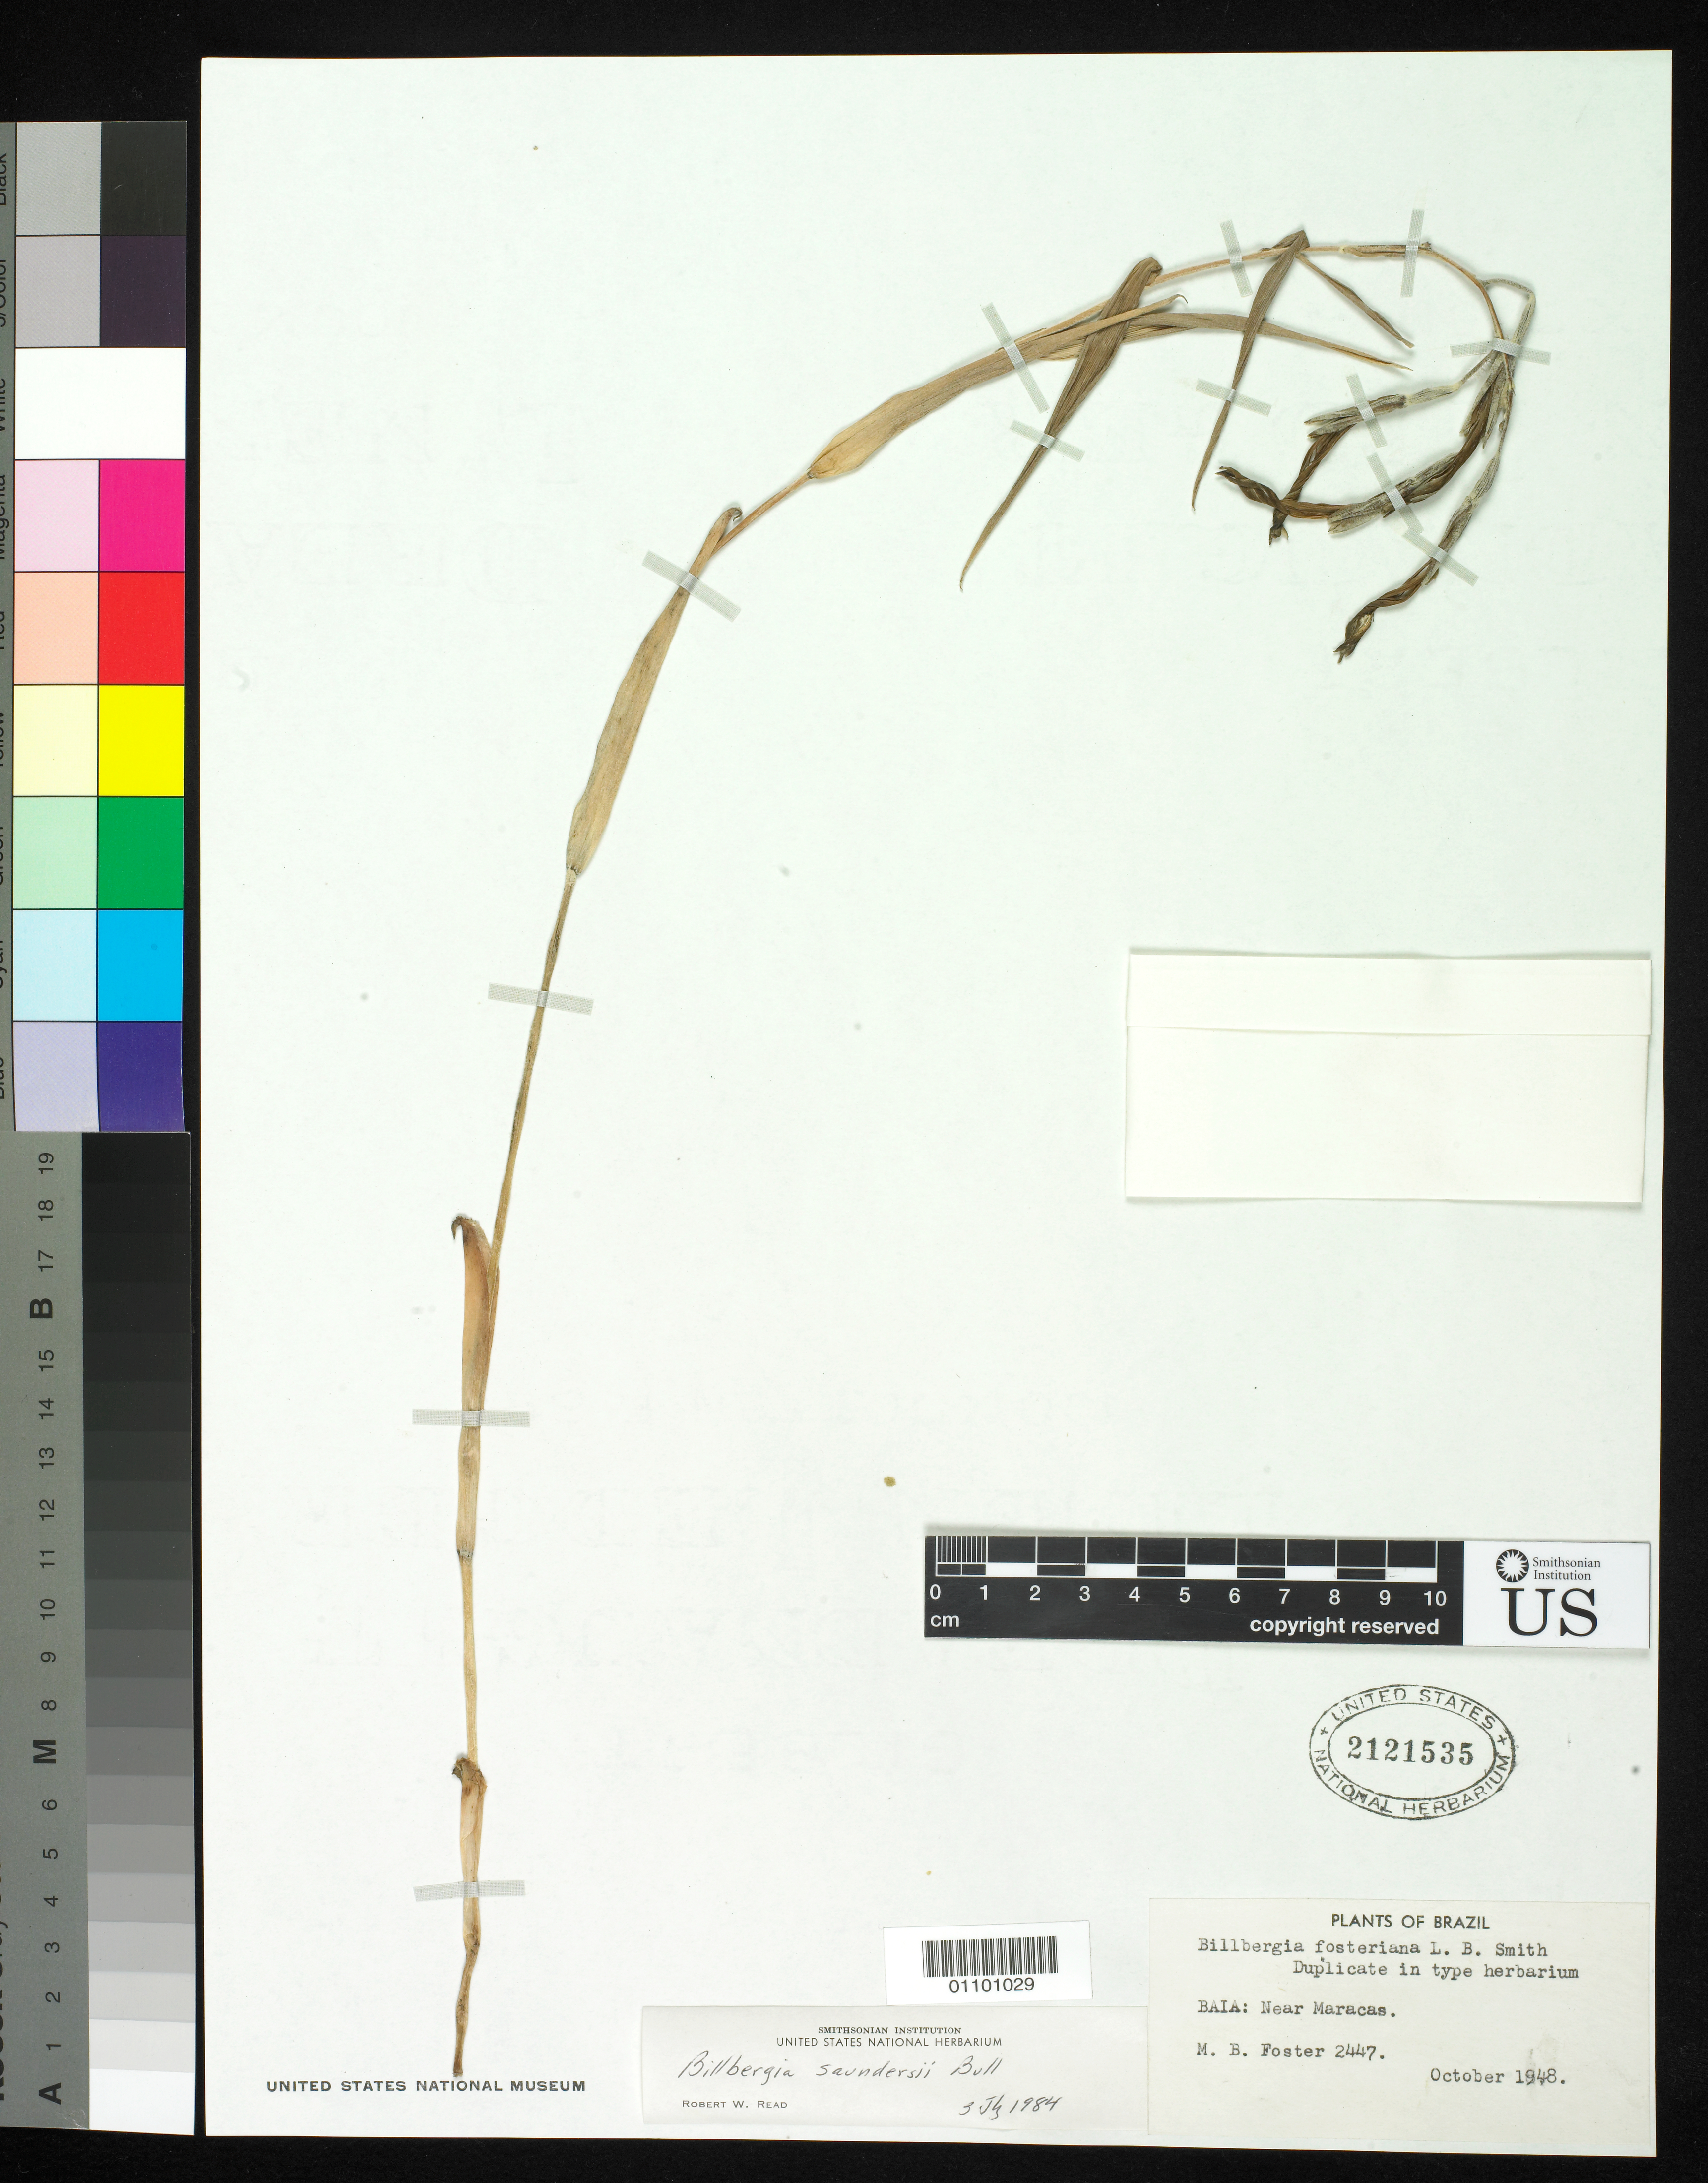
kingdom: Plantae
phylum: Tracheophyta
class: Liliopsida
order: Poales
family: Bromeliaceae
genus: Billbergia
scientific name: Billbergia fosteriana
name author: L.B. Sm.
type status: Possible Isotype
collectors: M. B. Foster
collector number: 2447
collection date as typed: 18 Oct 1948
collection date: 1948-10-18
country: Brazil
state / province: Bahia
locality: Near Maracas.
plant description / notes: Holotype (USNH 2120880) was made from cultivated plant, December 1953. This specimen (USNH 2121535) bears insufficient label data to determine whether it is a duplicate of that collection; label bears collection date of the original (wild) collection, October 1948.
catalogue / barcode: US 2121535